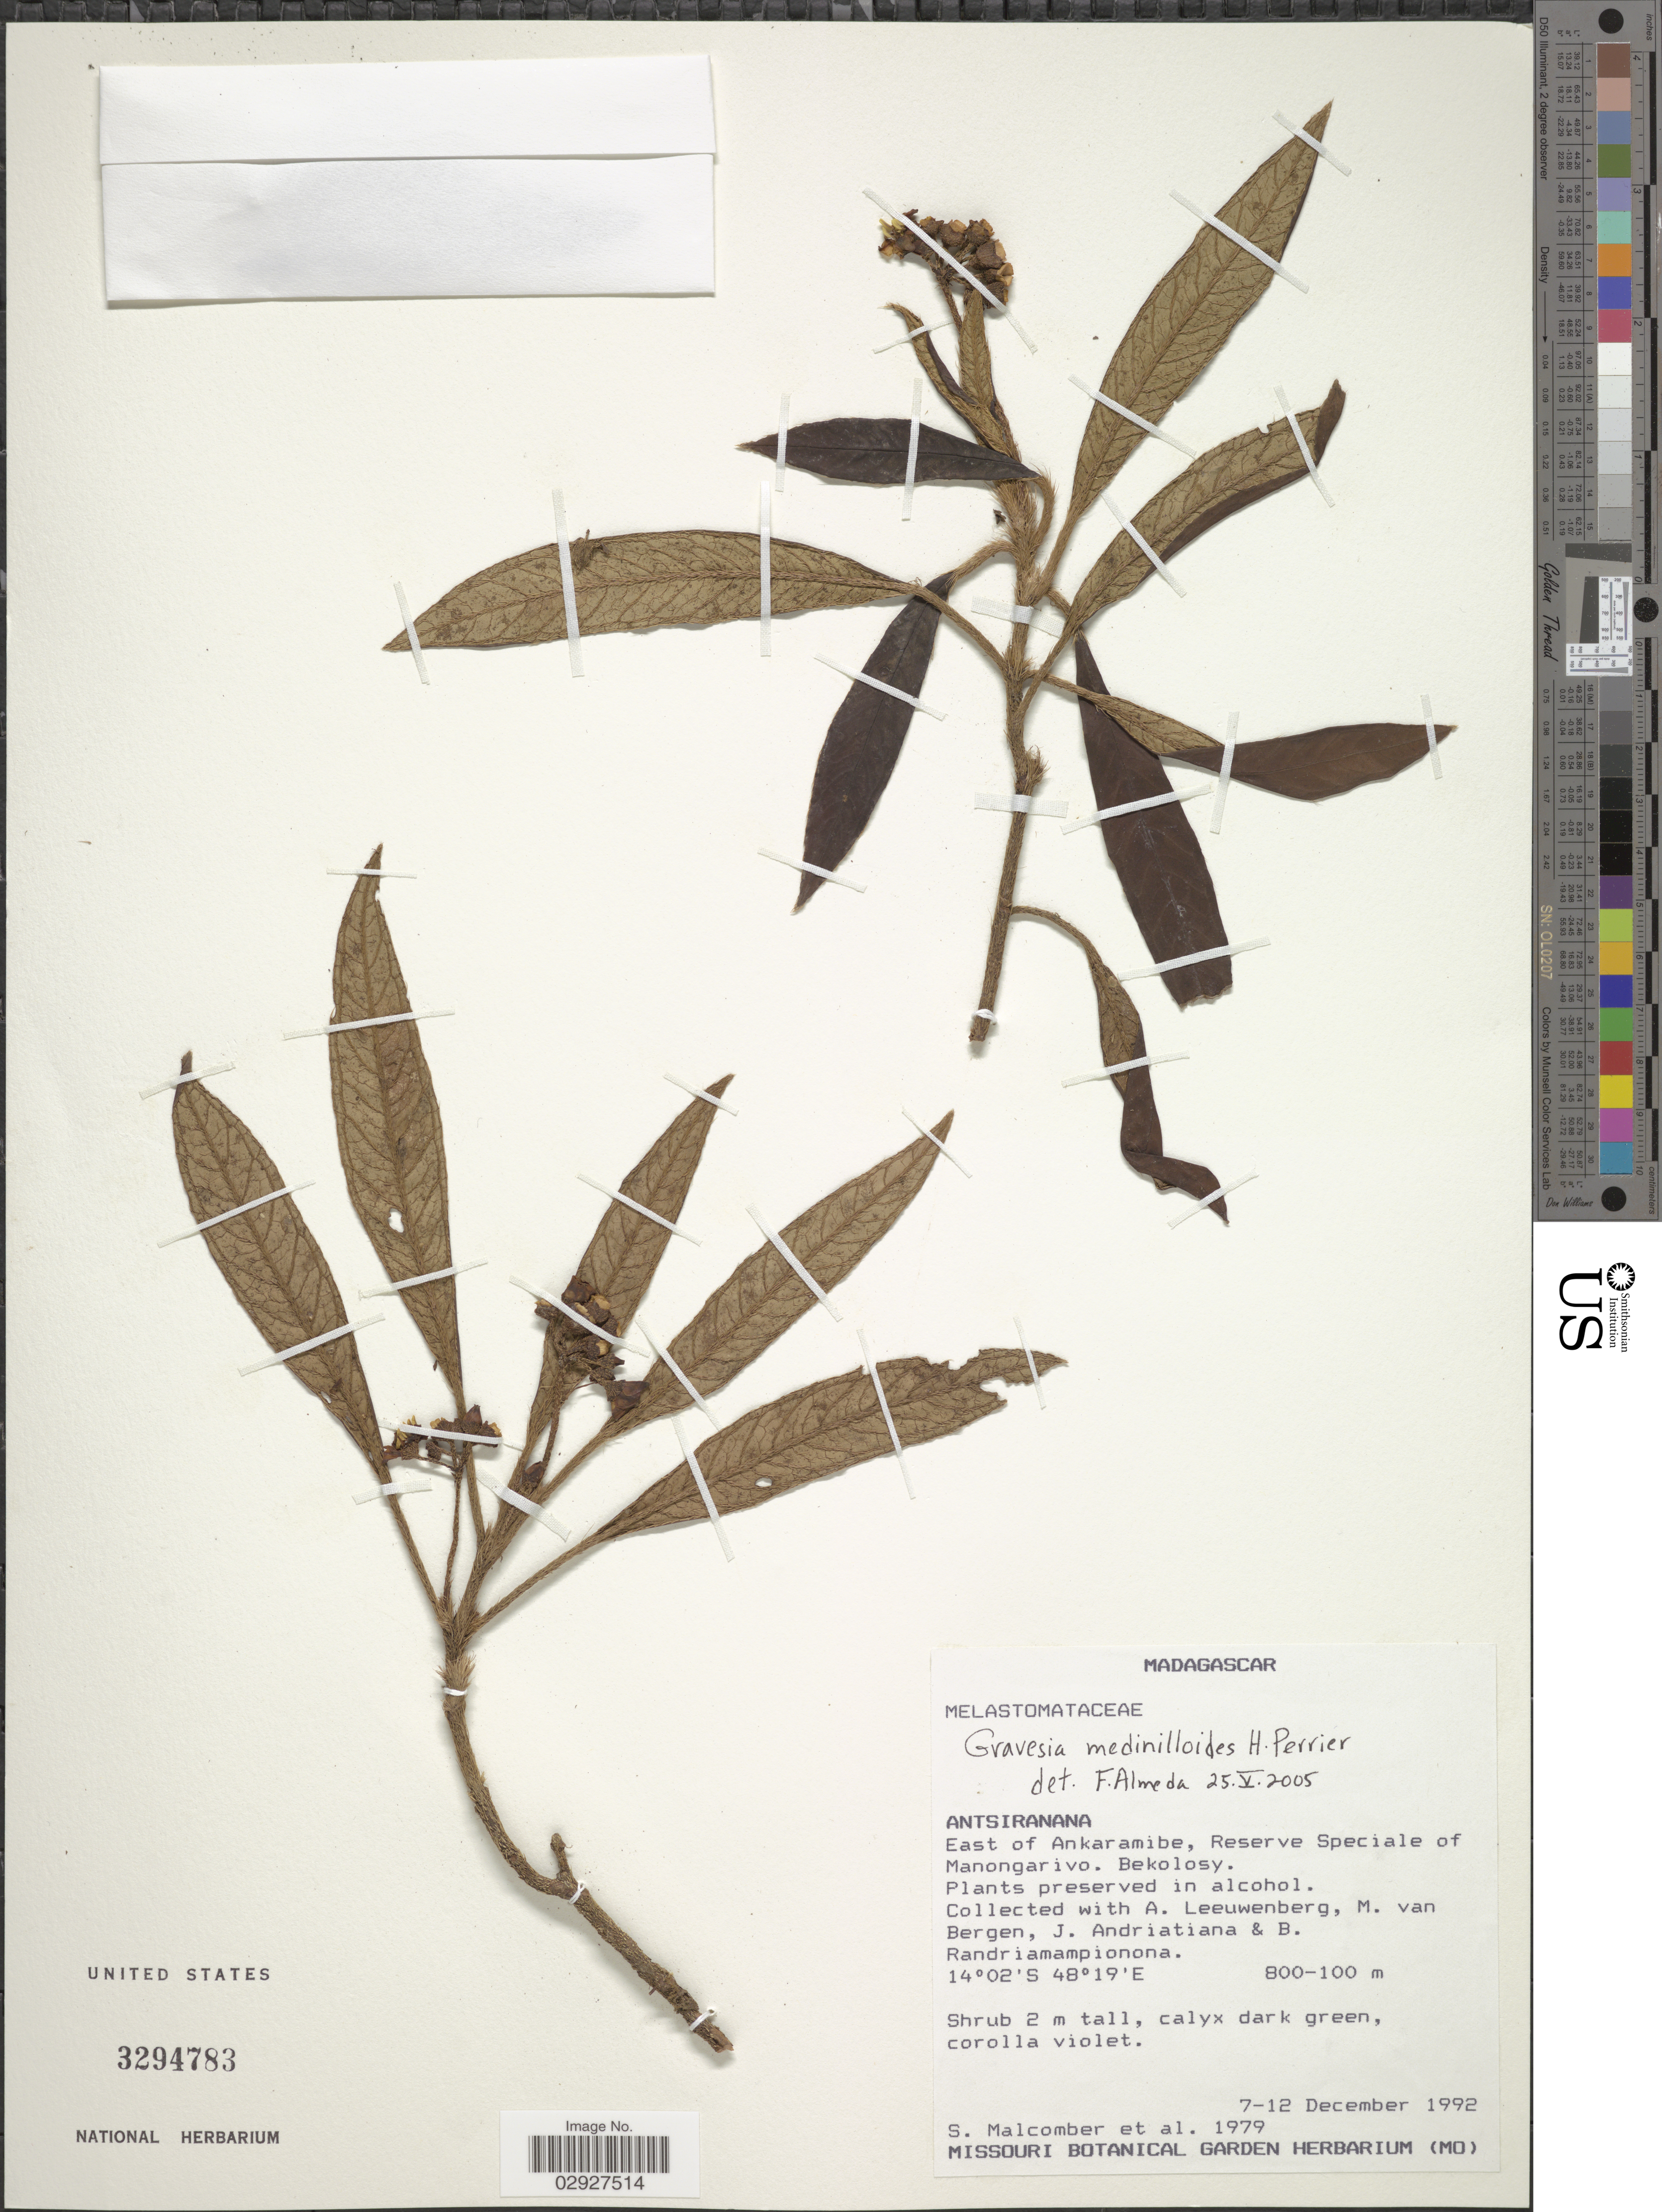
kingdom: Plantae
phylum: Tracheophyta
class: Magnoliopsida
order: Myrtales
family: Melastomataceae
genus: Gravesia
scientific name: Gravesia medinilloides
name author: H. Perrier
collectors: S. T. Malcomber, A. Leeuwenberg, M. van Bergen, J. Andriatiana & B. Randriamampionona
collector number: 1979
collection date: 1992-12-07/1992-12-12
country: Madagascar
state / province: Diana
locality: East of Ankaramibe, Reserve Speciale of Manongarivo. Bekolosy.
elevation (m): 100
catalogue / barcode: US 3294783